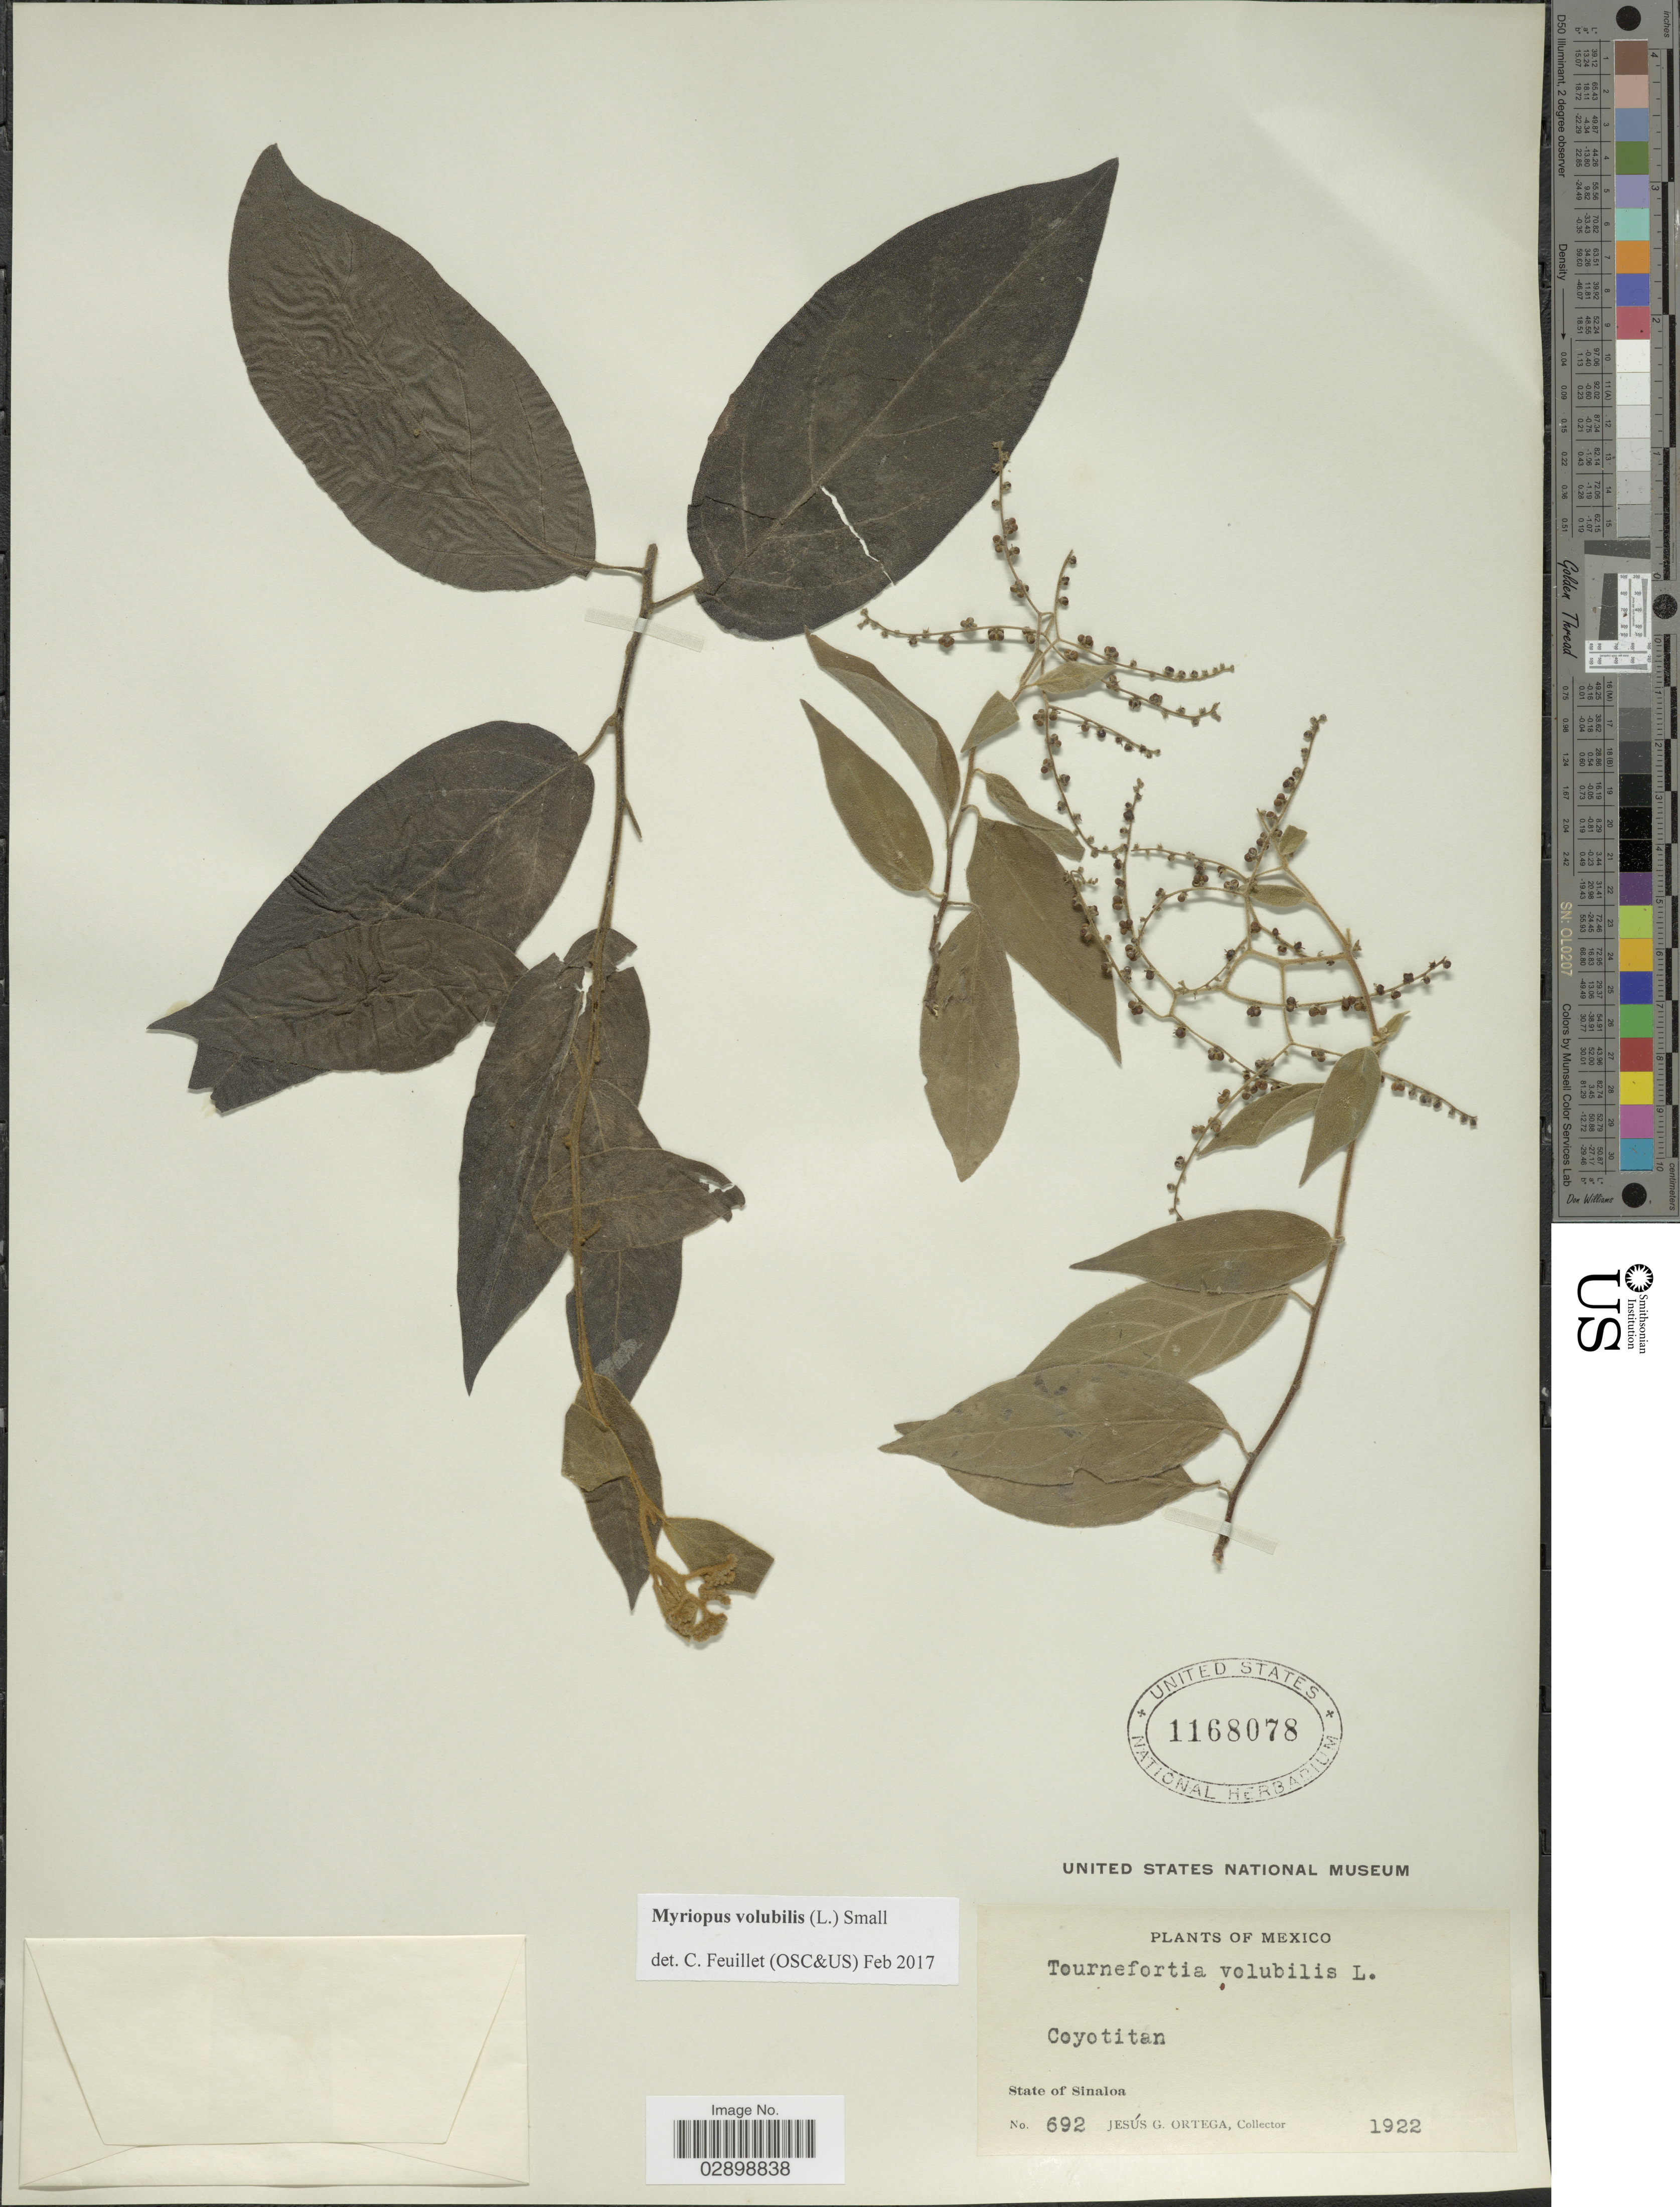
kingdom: Plantae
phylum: Tracheophyta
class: Magnoliopsida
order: Boraginales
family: Heliotropiaceae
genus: Myriopus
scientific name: Myriopus volubilis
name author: (L.) Small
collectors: J. Ortega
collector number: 692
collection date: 1922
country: Mexico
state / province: Sinaloa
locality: Coyotitan.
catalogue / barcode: US 1168078